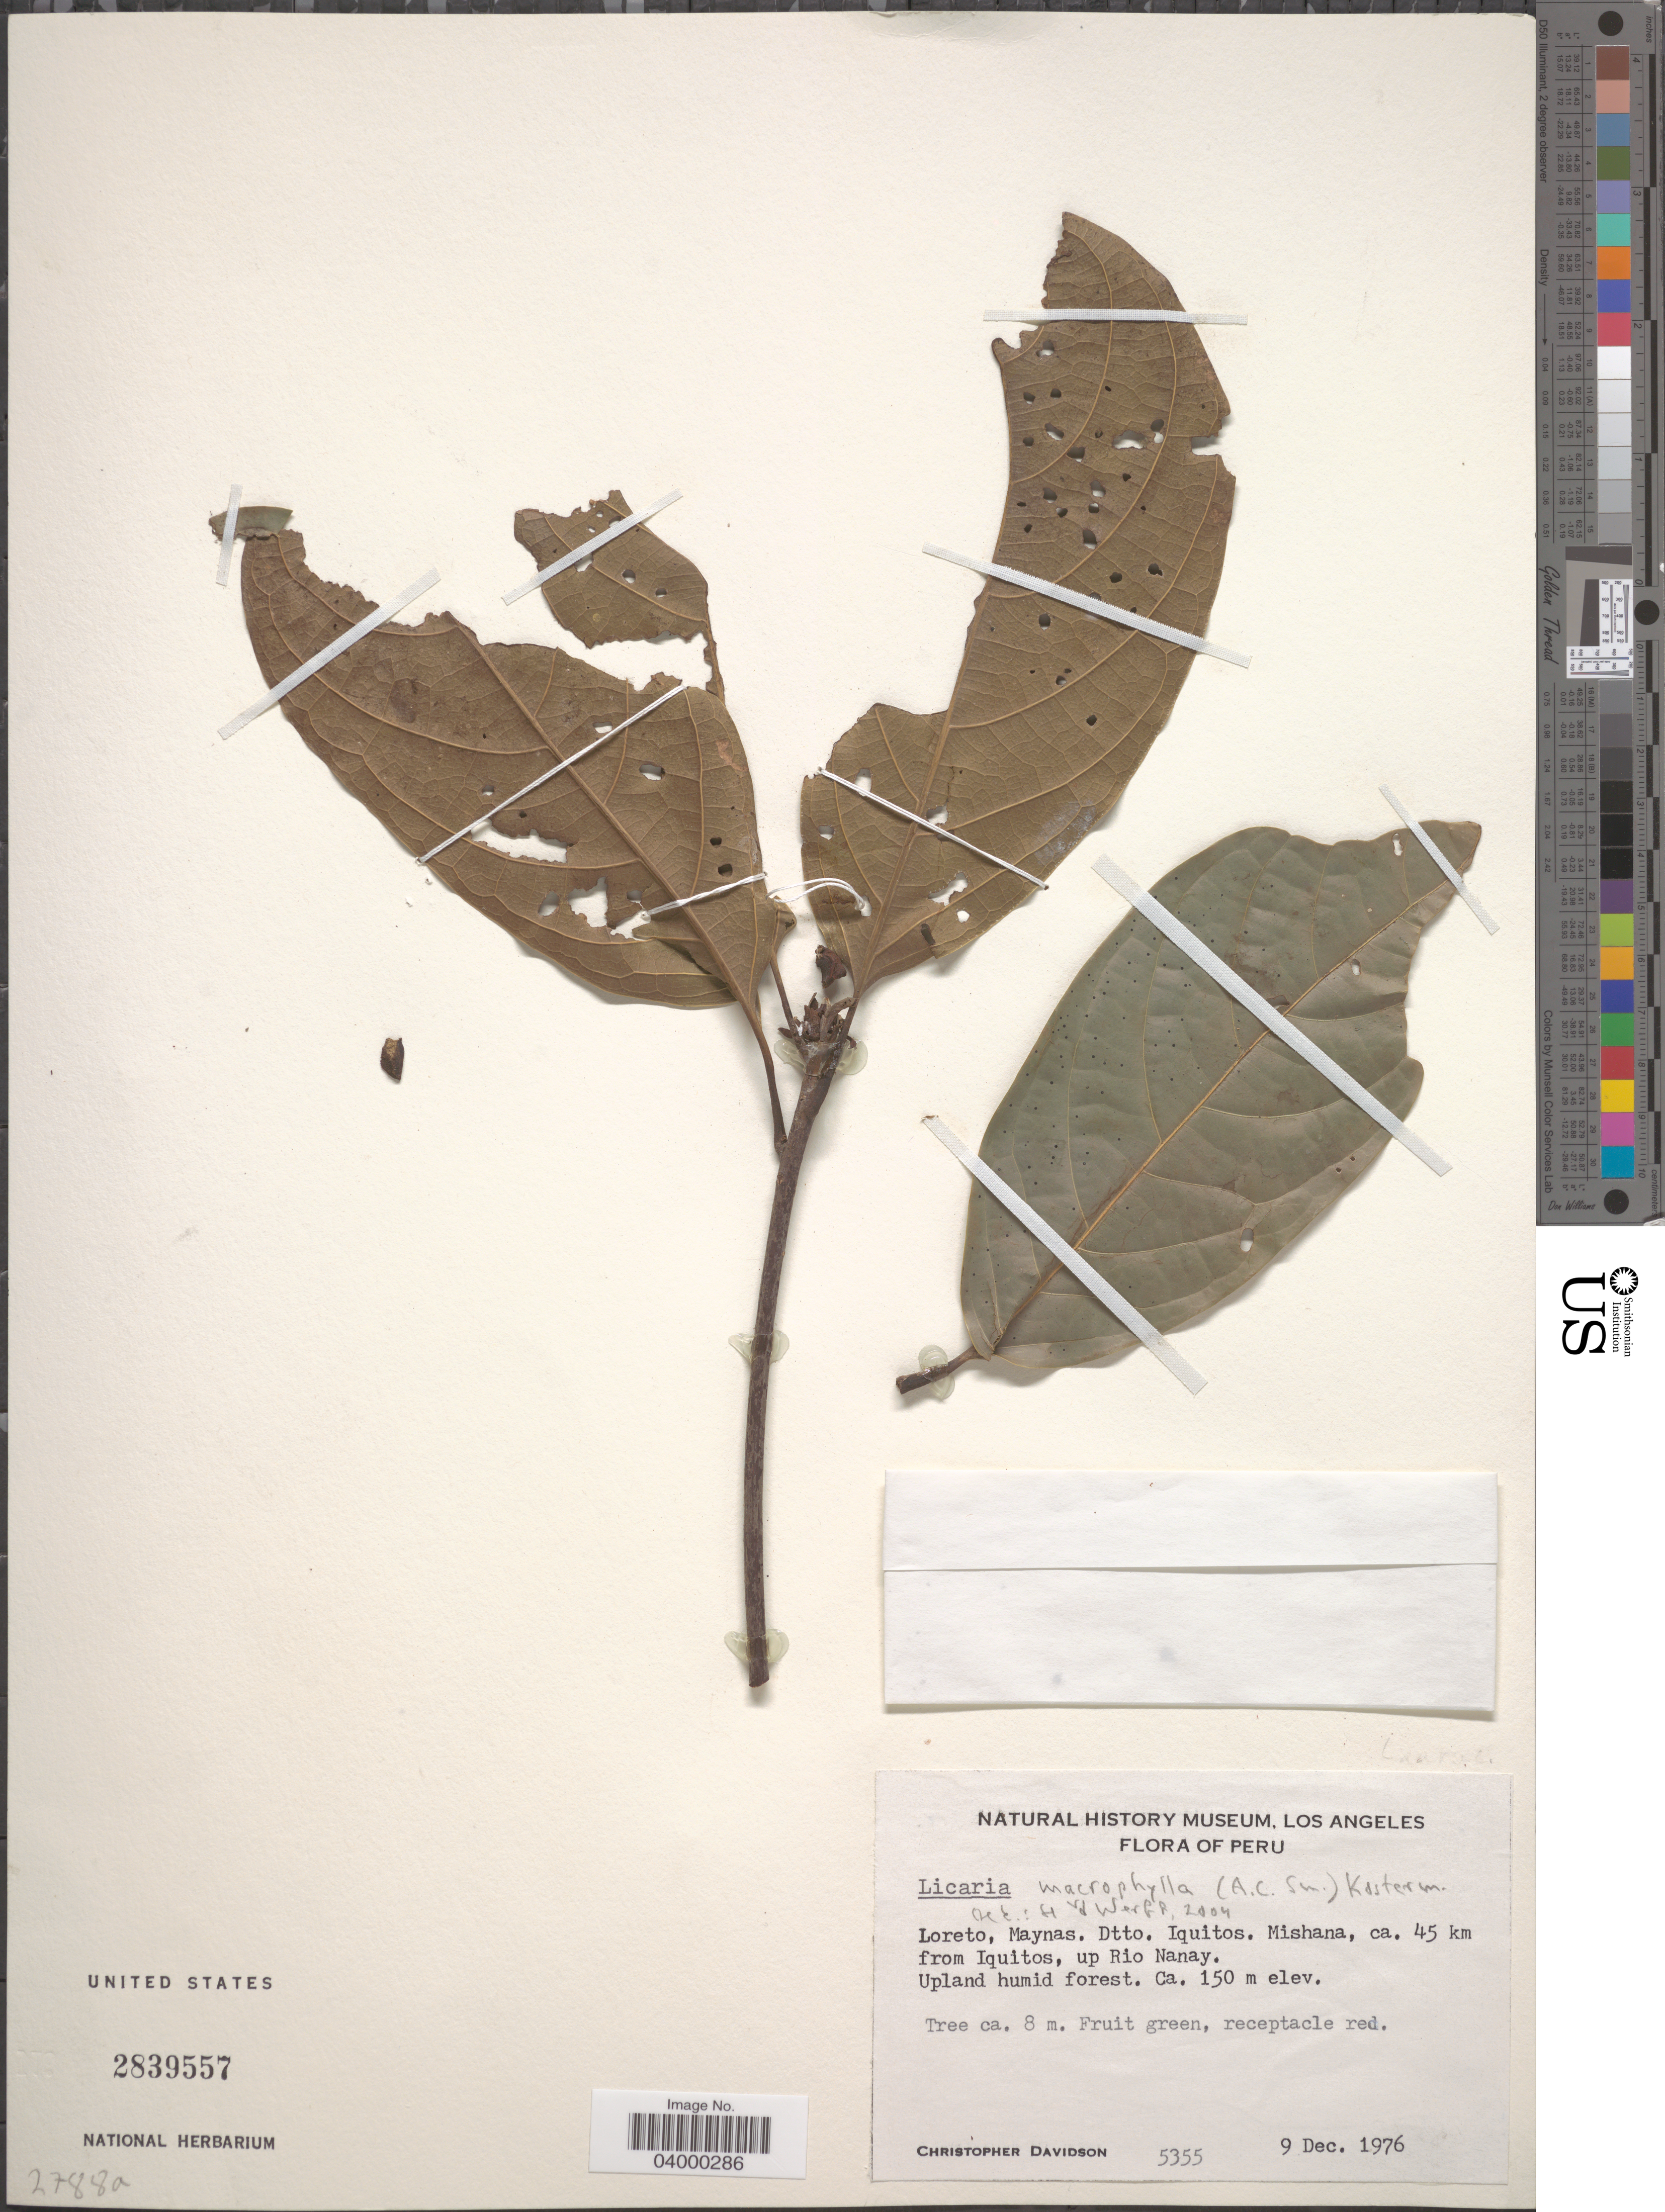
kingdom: Plantae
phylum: Tracheophyta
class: Magnoliopsida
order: Laurales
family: Lauraceae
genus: Licaria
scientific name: Licaria macrophylla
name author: (A.C. Sm.) Kosterm.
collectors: C. Davidson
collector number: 5355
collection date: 1976-12-09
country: Peru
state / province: Loreto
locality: Maynas, Dtto. Iquitos. Mishana, ca. 45 km from Iquitos, up Rio Nanay. Upland humid forest.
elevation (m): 150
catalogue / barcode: US 2839557